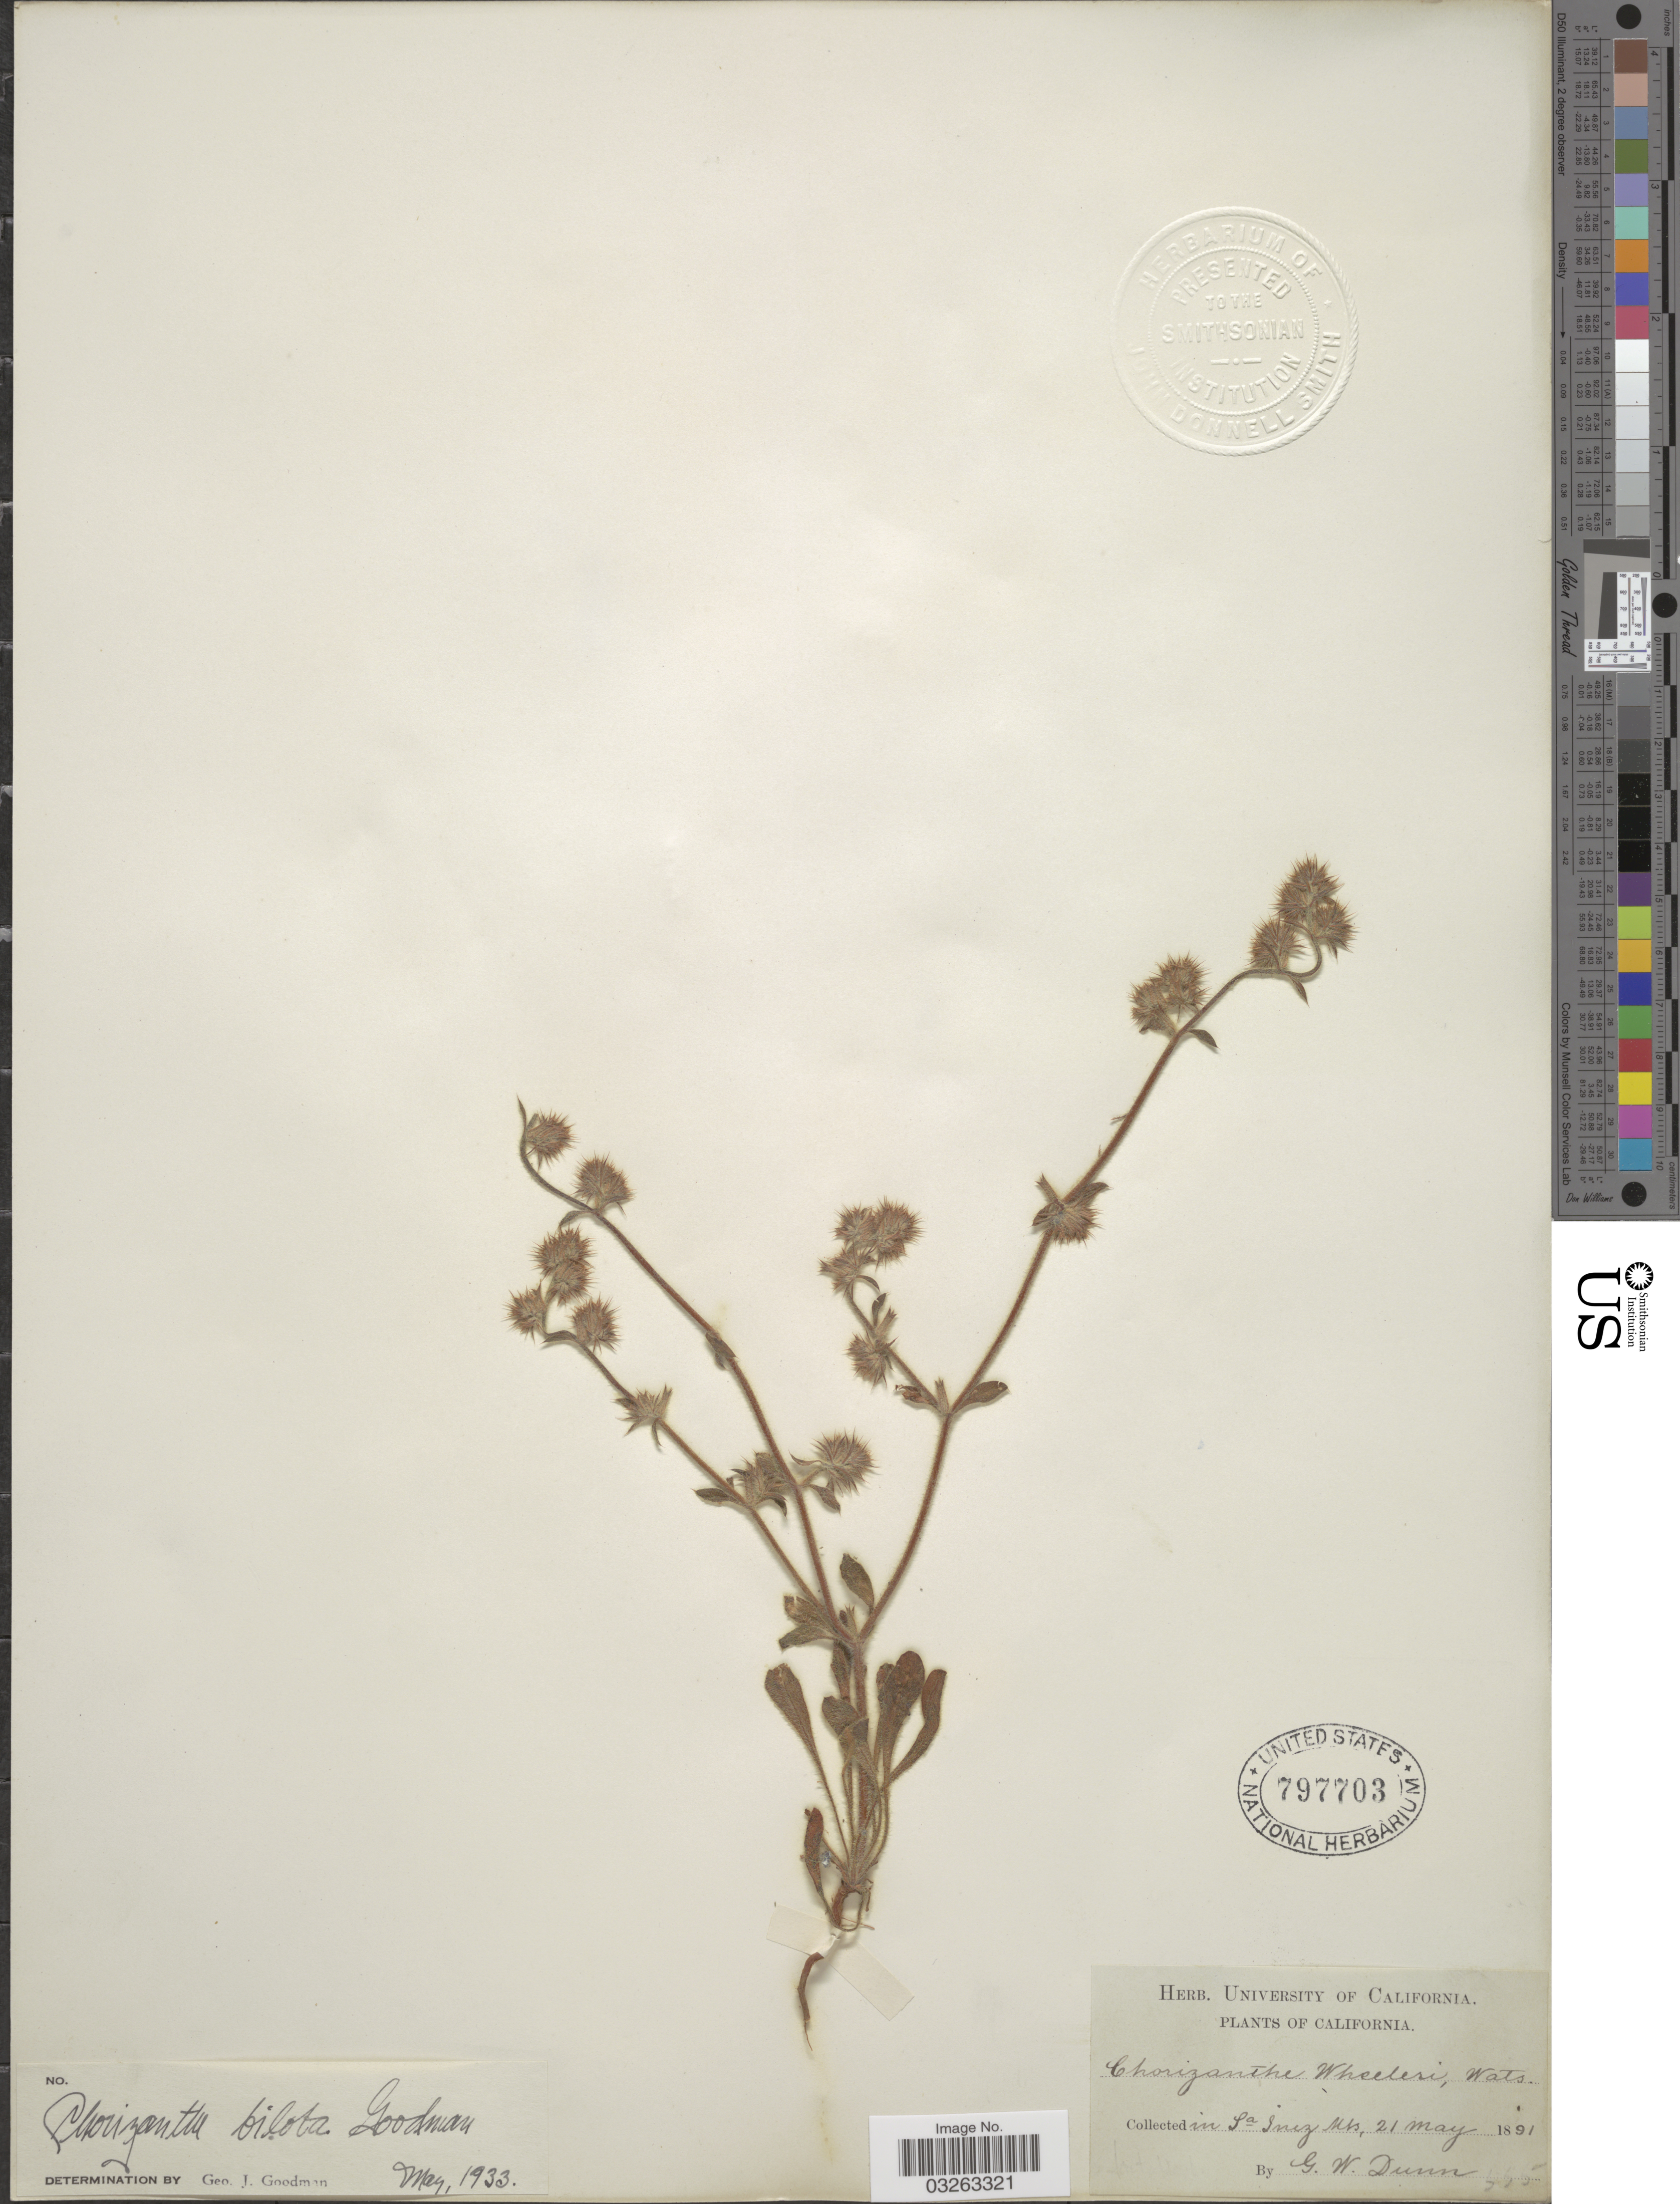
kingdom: Plantae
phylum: Tracheophyta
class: Magnoliopsida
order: Caryophyllales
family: Polygonaceae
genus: Chorizanthe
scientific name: Chorizanthe biloba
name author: Goodman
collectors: G. W.Dunn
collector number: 555?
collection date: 1891-05-21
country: United States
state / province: California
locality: Sa Inez Mts.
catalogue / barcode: US 797703